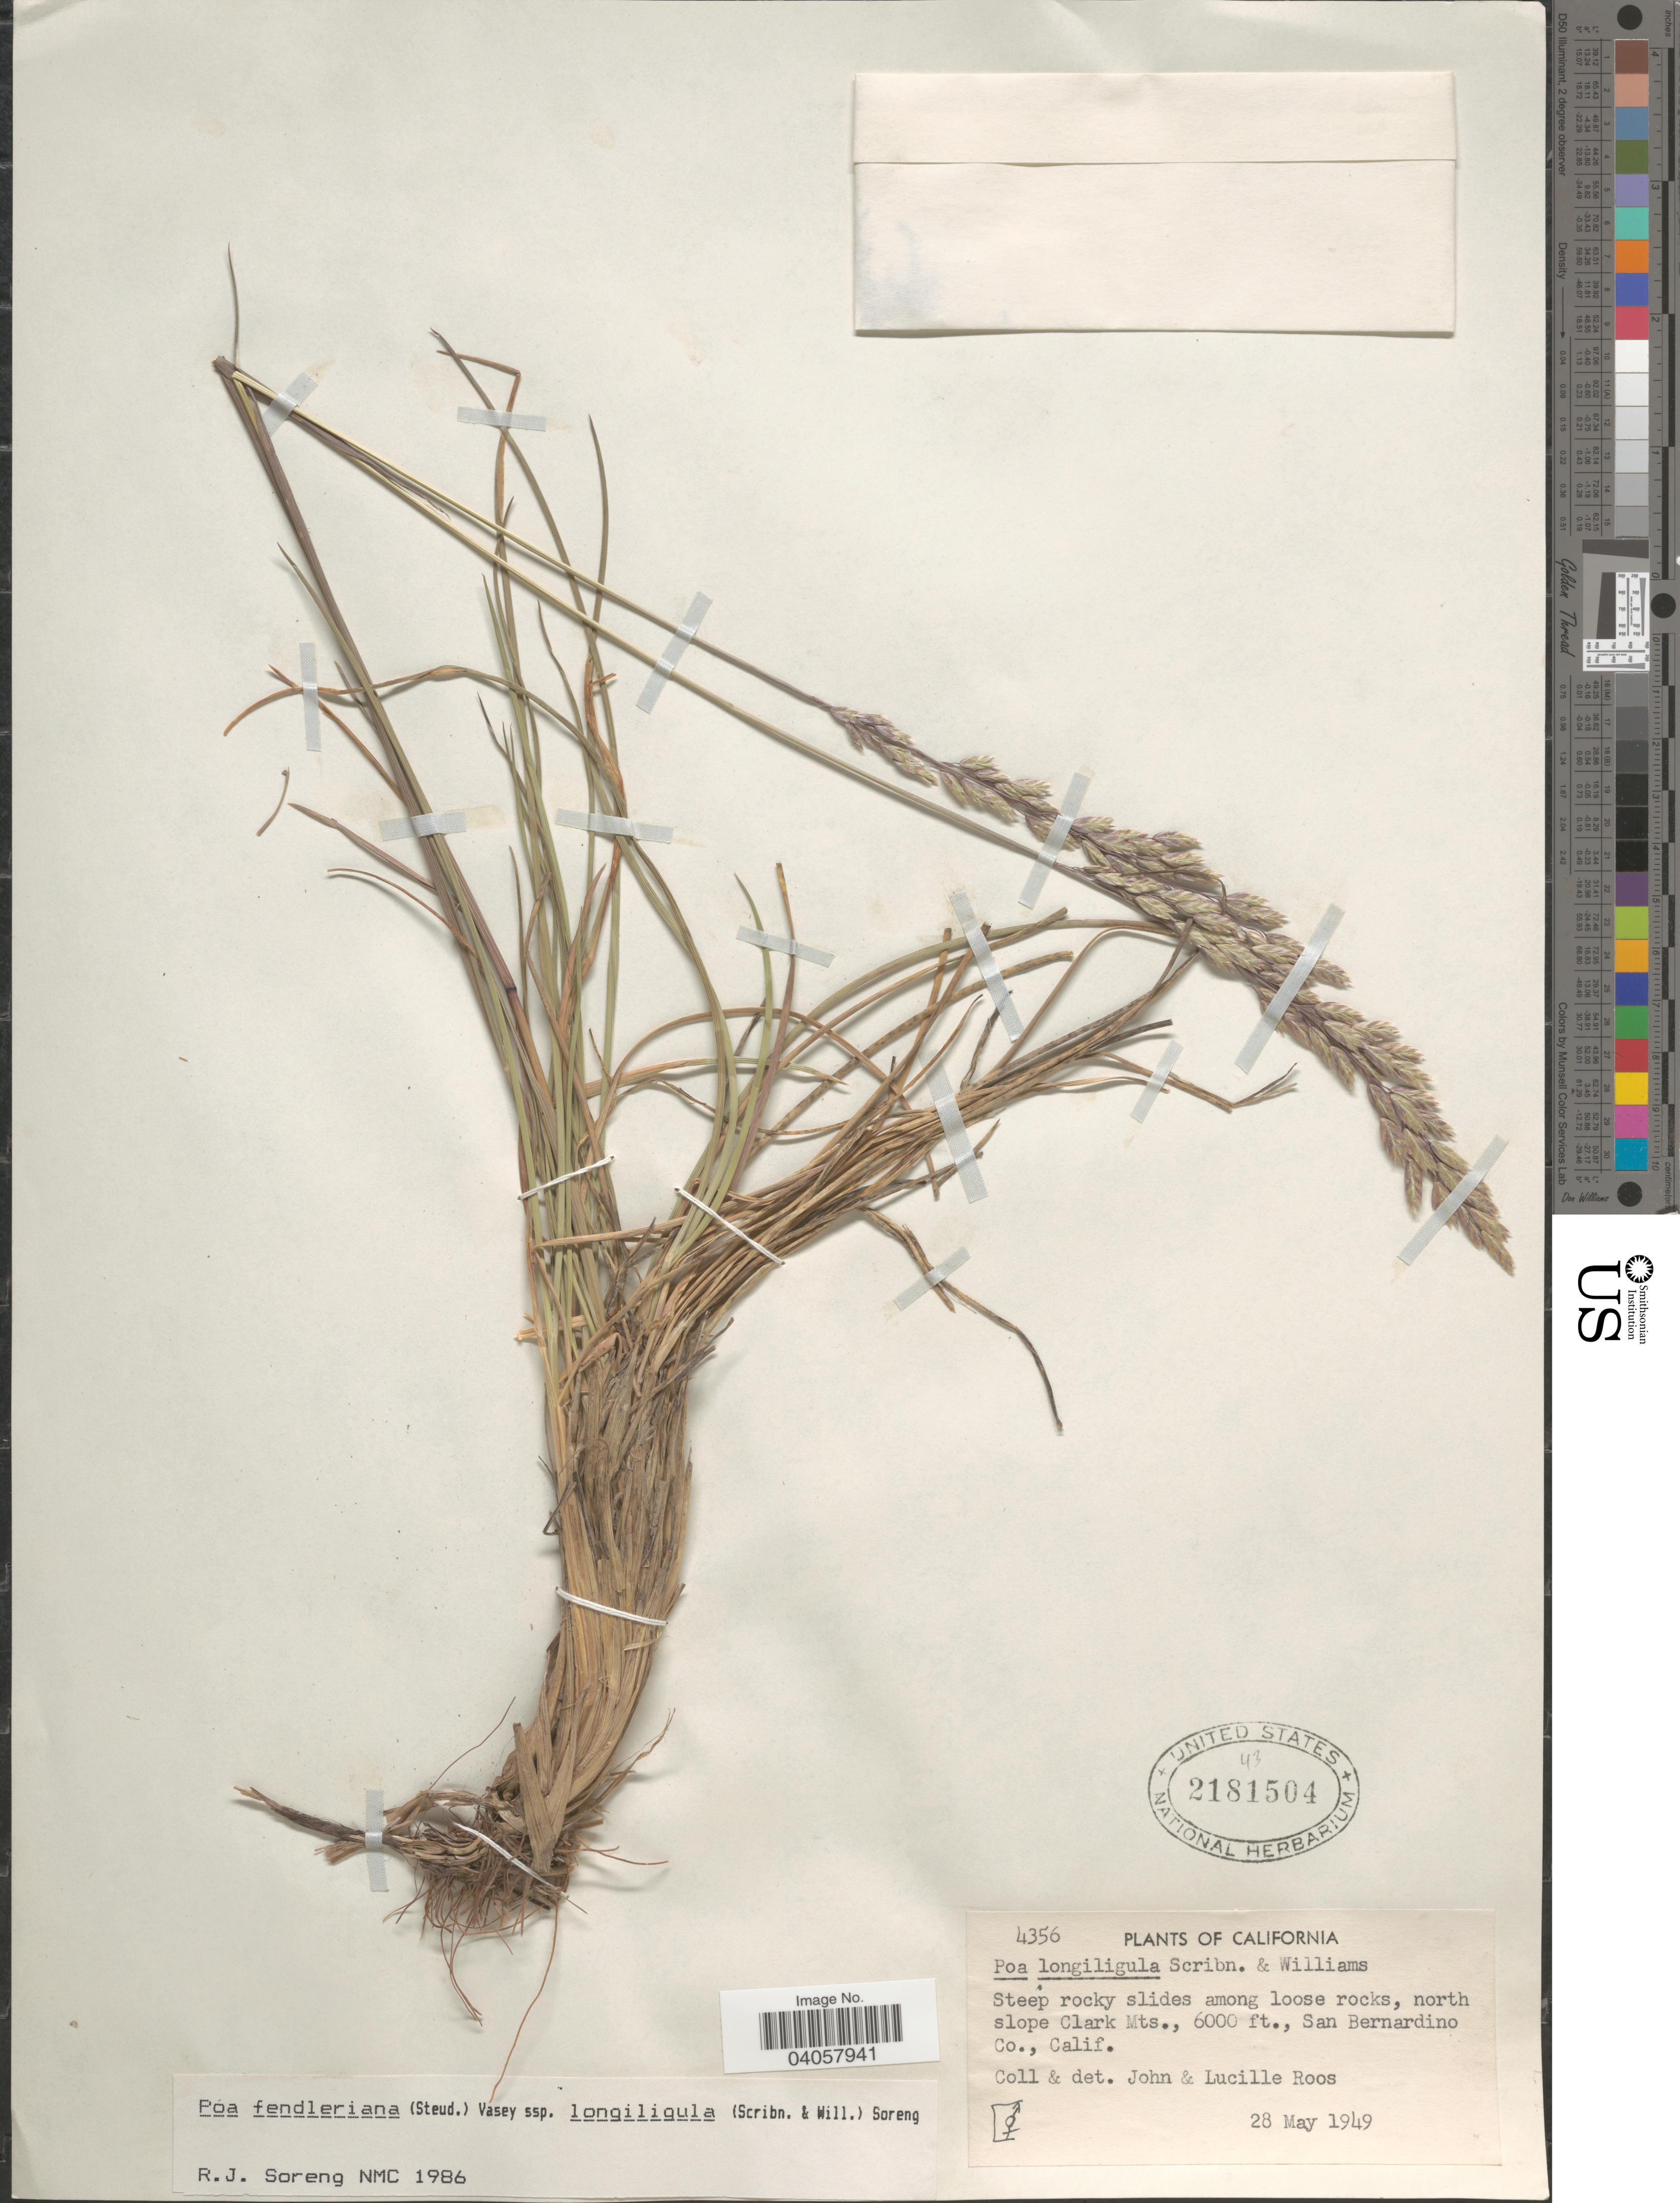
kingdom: Plantae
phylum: Tracheophyta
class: Liliopsida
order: Poales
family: Poaceae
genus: Poa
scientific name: Poa fendleriana subsp. longiligula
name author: (Scribn. & T.A. Williams) Soreng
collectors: J. C. Roos & L. Roos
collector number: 4356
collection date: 1949-05-28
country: United States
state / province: California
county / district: San Bernardino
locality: Steep rocky slides among loose rocks, north slope Clark Mts., San Bernardino Co.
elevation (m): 1829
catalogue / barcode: US 2181504